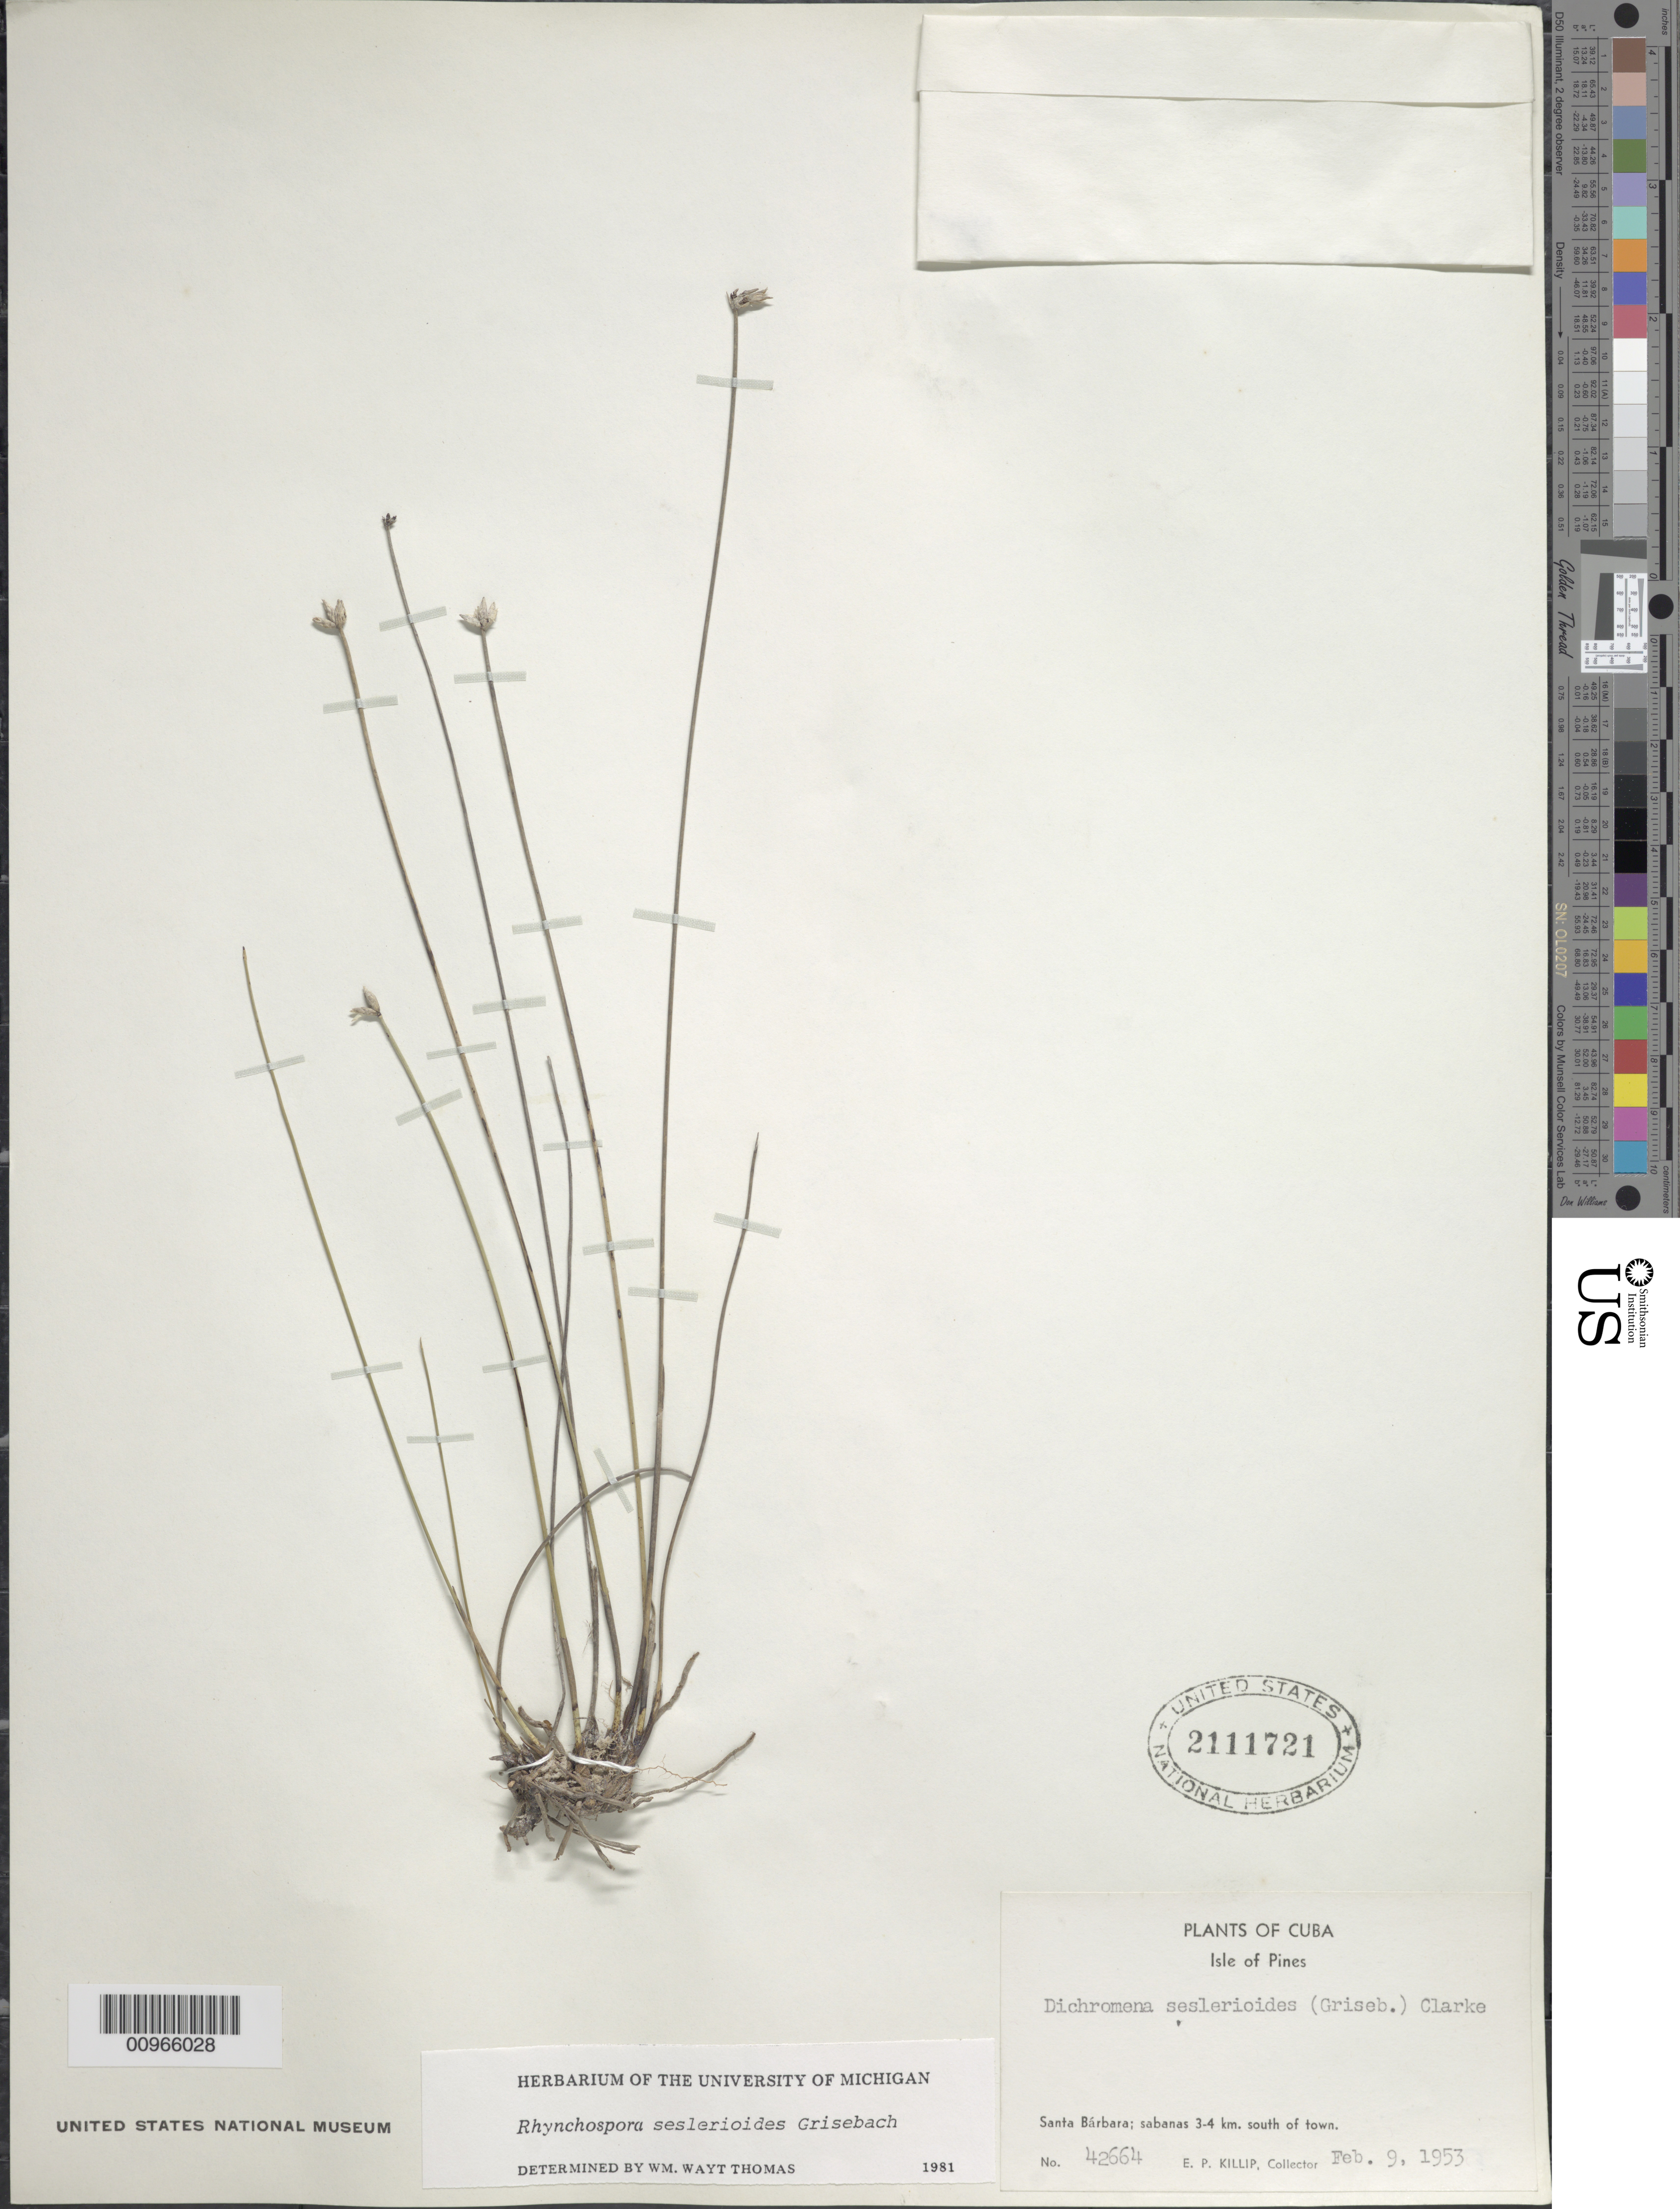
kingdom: Plantae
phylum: Tracheophyta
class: Liliopsida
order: Poales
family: Cyperaceae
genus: Rhynchospora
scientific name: Rhynchospora seslerioides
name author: Griseb.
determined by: Thomas, W. W.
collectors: E. P. Killip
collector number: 42664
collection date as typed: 09 Feb 1953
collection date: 1953-02-09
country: Cuba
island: Isla de la Juventud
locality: Isle of Pines, Santa Bárbara, sabanas 3-4 km south of town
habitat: Sabanas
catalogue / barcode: US 2111721